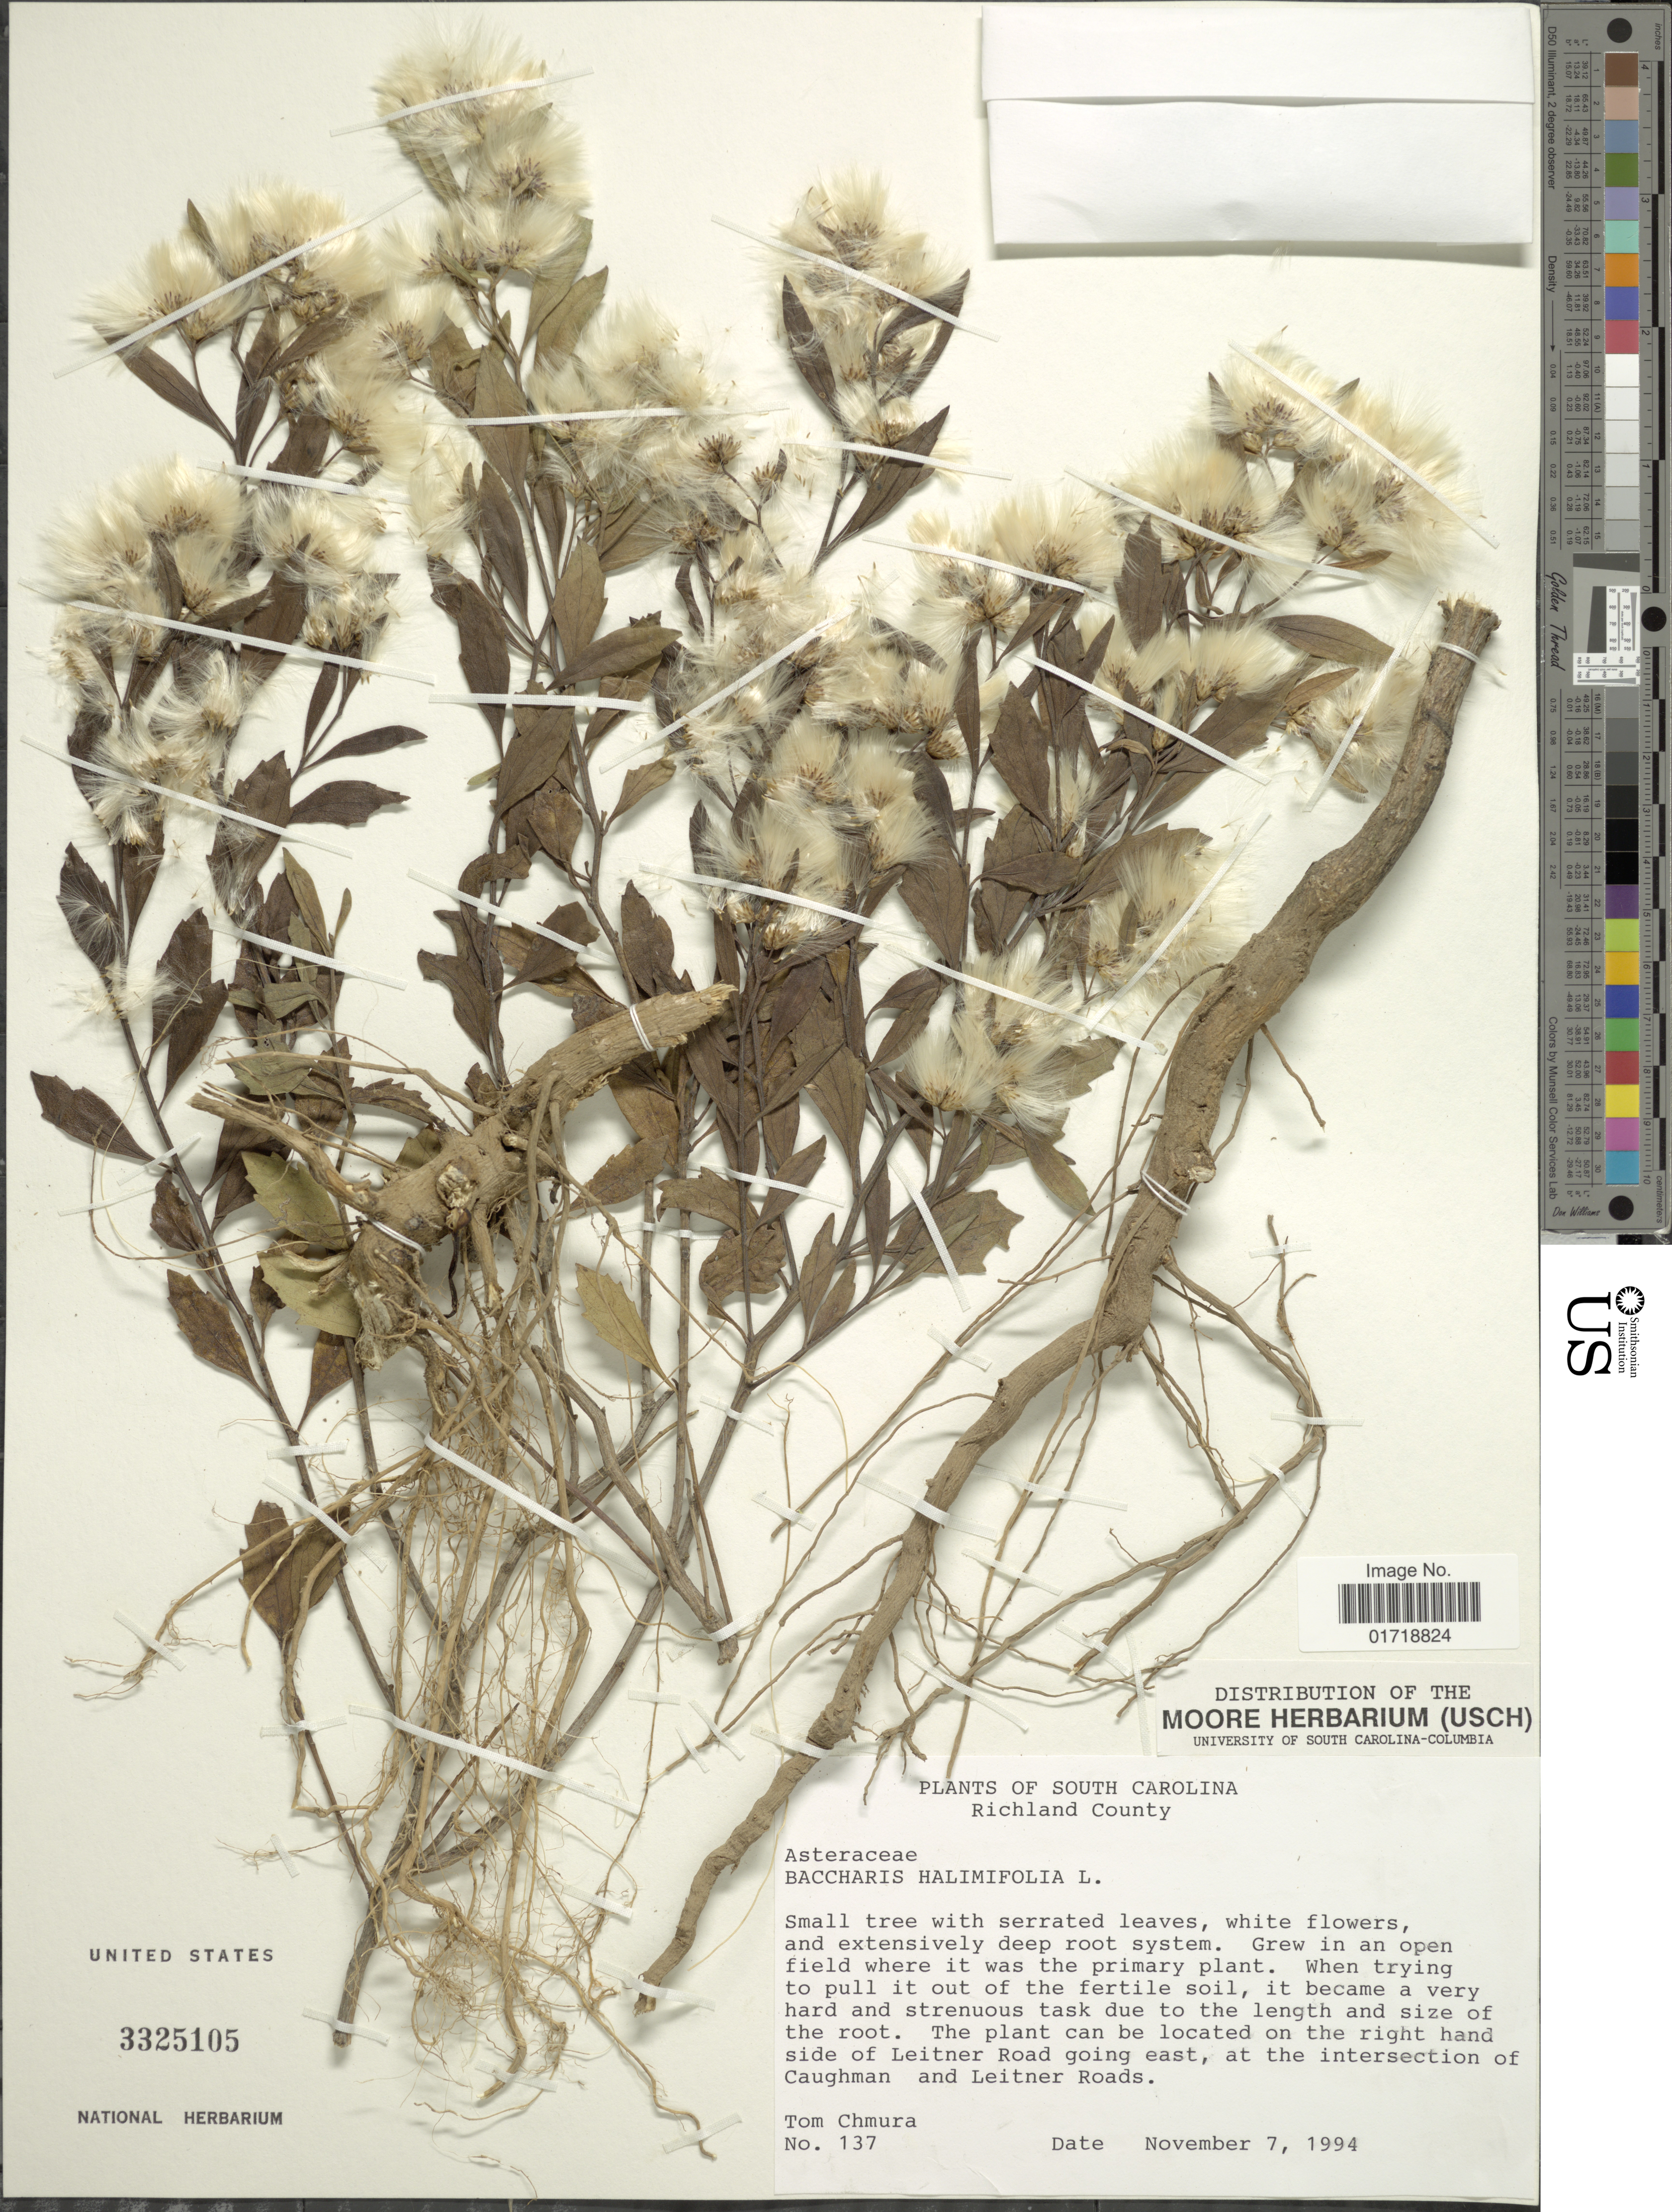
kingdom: Plantae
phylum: Tracheophyta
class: Magnoliopsida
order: Asterales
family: Asteraceae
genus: Baccharis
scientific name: Baccharis halimifolia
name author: L.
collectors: T. Chmura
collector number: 137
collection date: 1994-11-07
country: United States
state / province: South Carolina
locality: Richland County, On the right hand side of Leitner Road going east, at the intersection of Caugham and Leitner Roads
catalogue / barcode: US 3325105